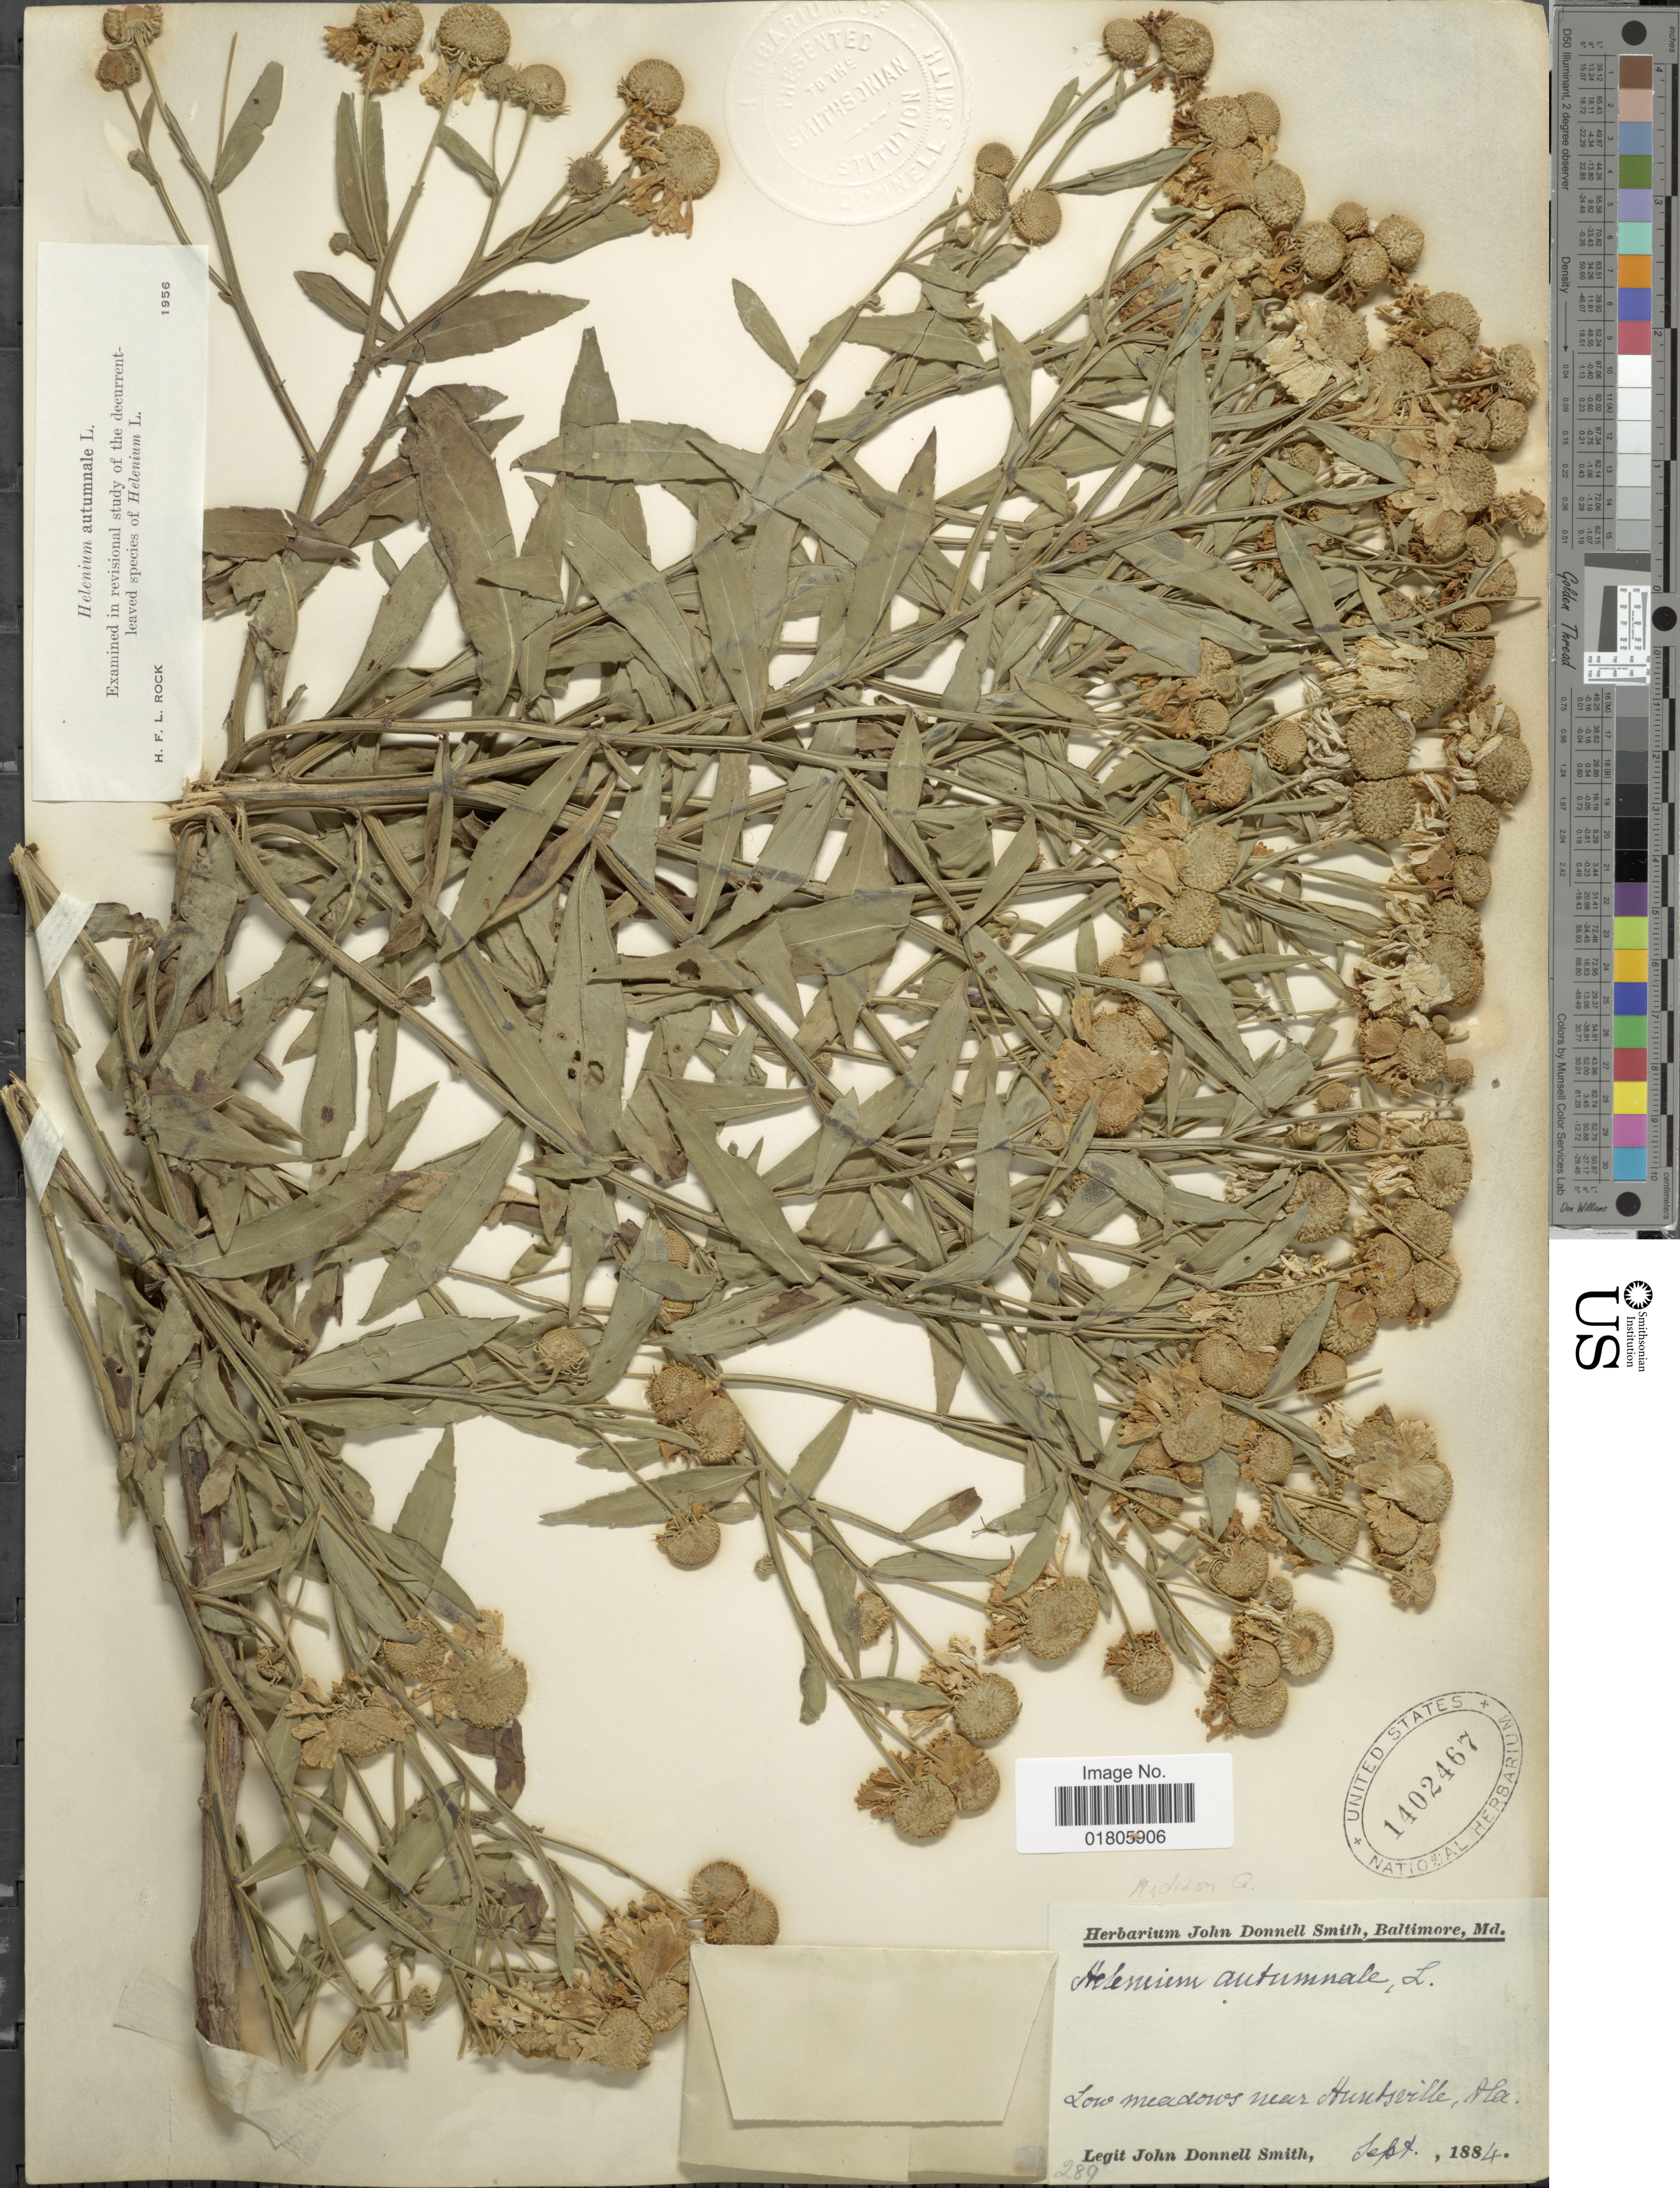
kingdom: Plantae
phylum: Tracheophyta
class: Magnoliopsida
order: Asterales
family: Asteraceae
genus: Helenium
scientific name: Helenium autumnale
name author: L.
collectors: J. Donnell Smith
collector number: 280*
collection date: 1884-09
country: United States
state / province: Alabama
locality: Low meadows near Huntsville. Madison Co.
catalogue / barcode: US 1402467